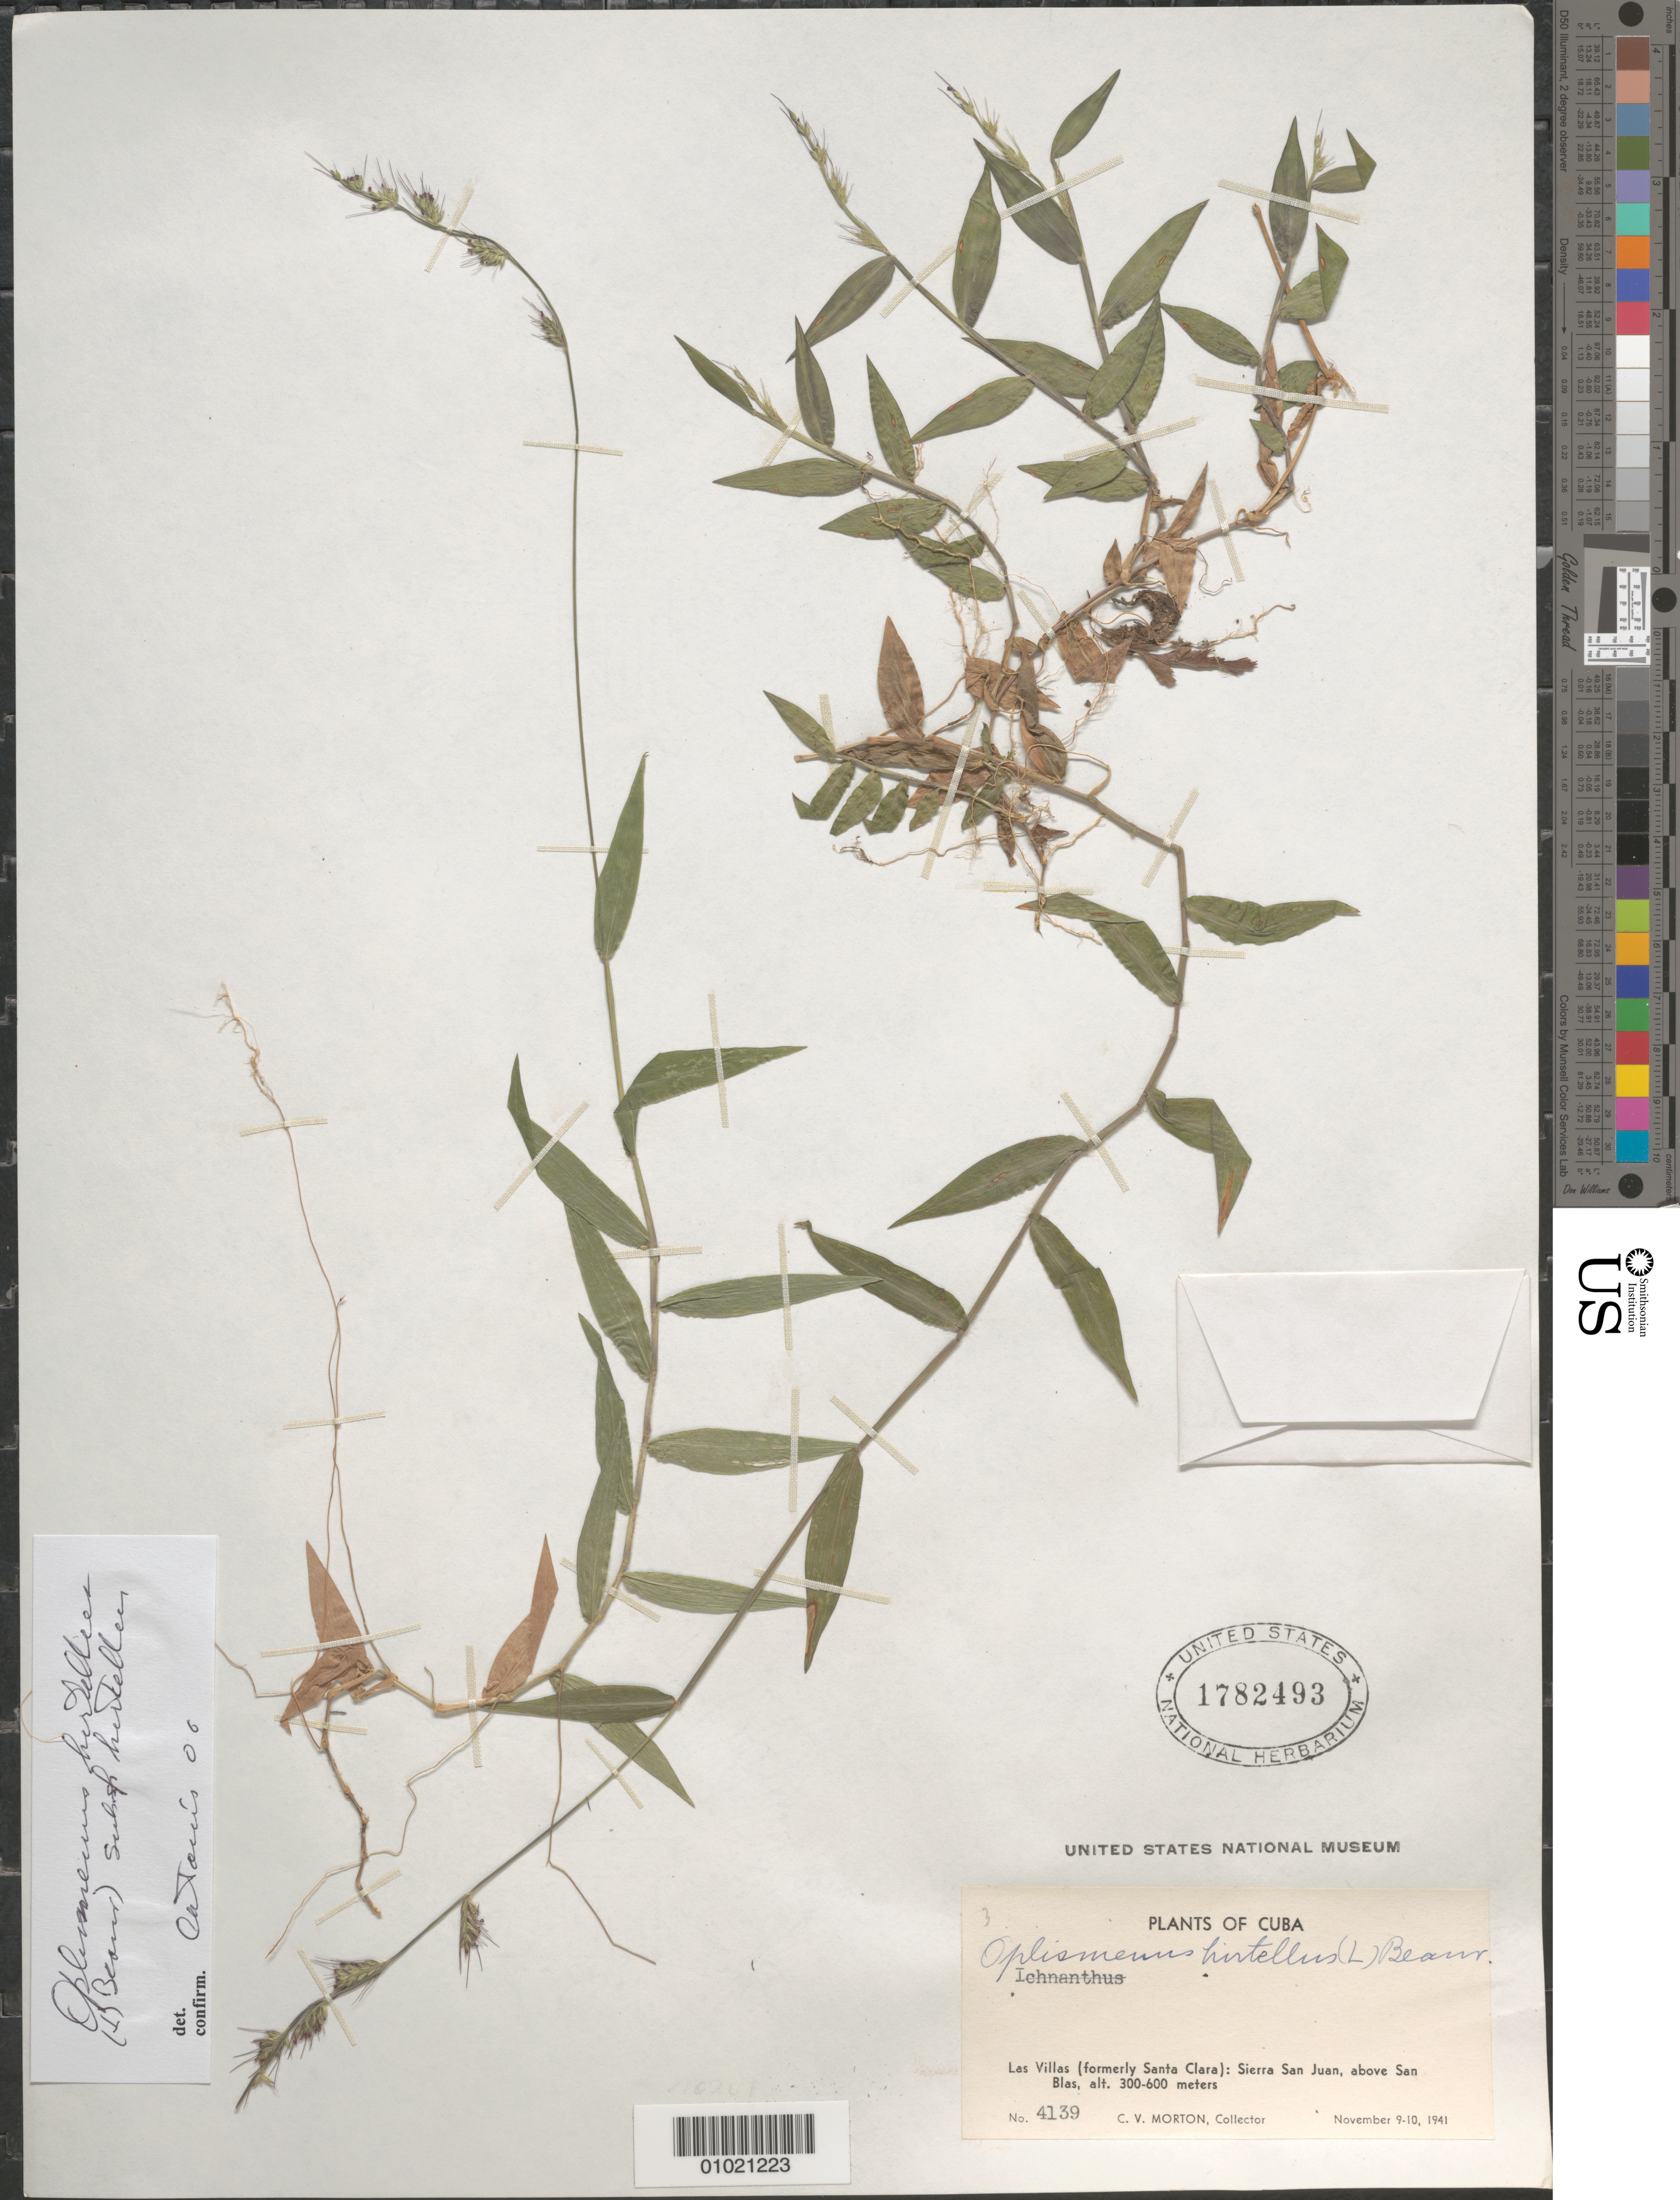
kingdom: Plantae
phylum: Tracheophyta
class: Liliopsida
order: Poales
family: Poaceae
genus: Oplismenus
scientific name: Oplismenus hirtellus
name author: (L.) P. Beauv.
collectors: C. V. Morton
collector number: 4139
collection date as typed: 09 Nov 1941 to 10 Nov 1941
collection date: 1941-11-09/1941-11-10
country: Cuba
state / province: Las Villas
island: Cuba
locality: Sierra San Juan, above San Blas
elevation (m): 300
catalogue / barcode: US 1782493